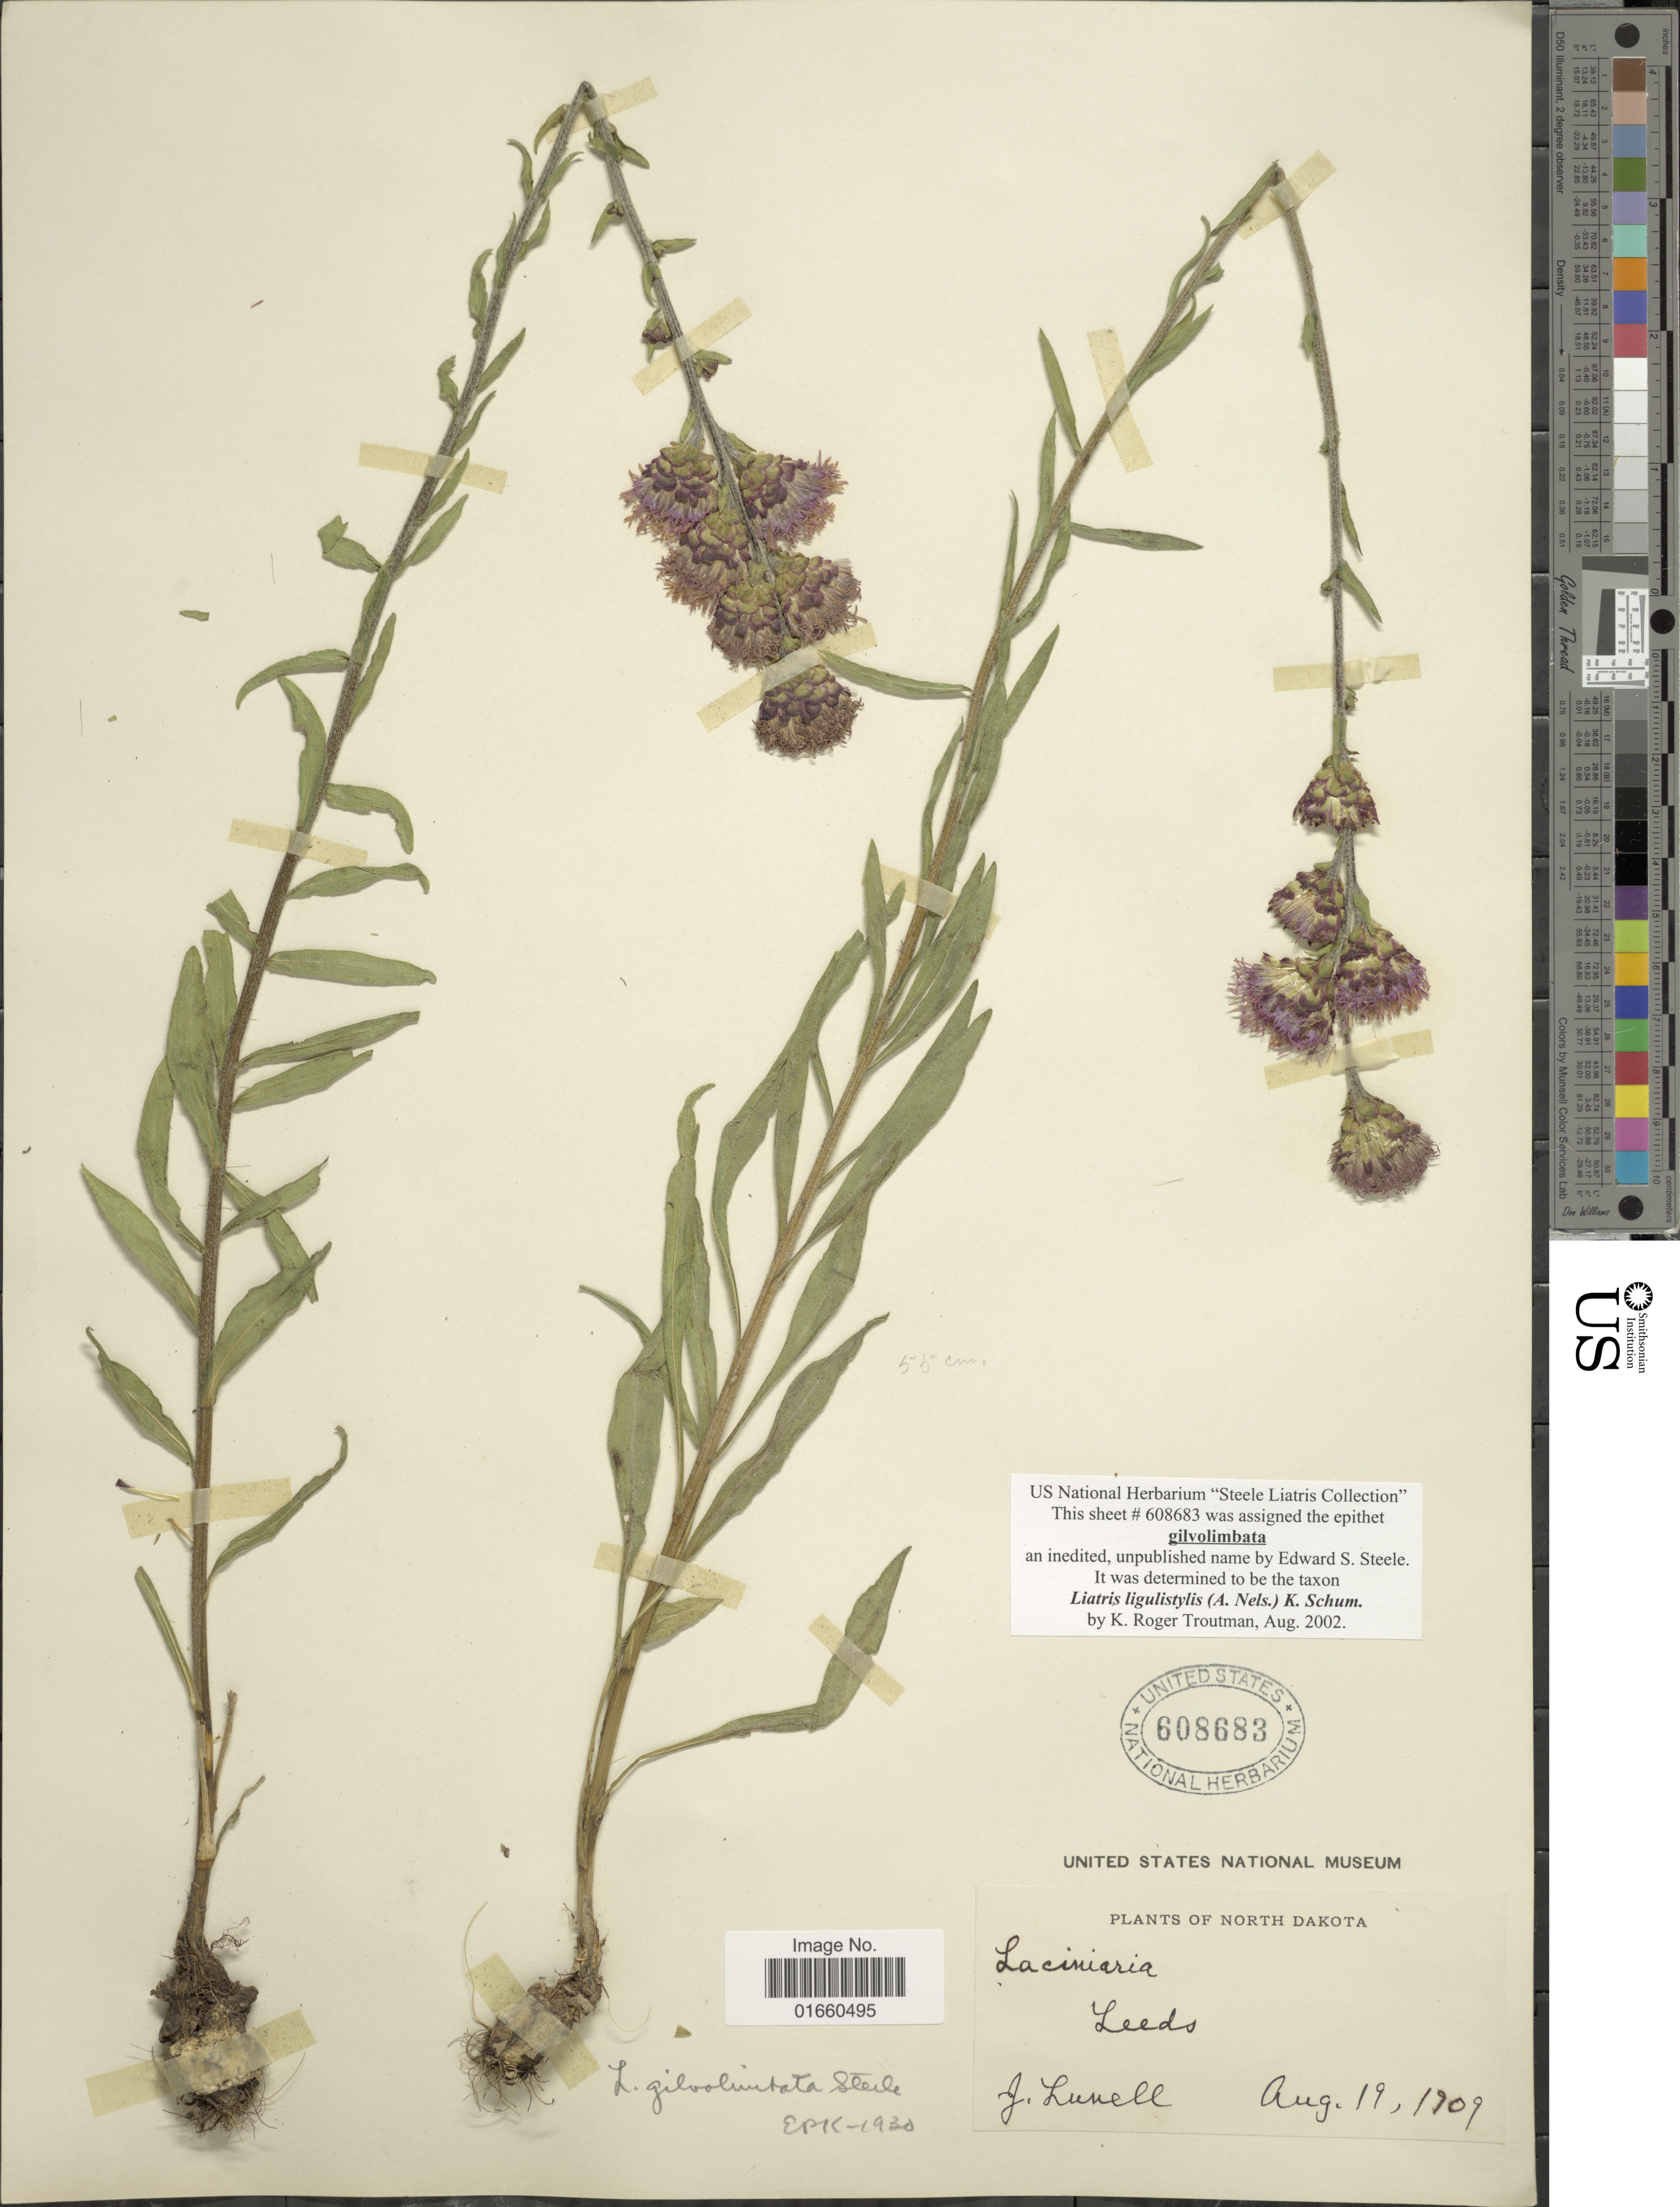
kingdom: Plantae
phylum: Tracheophyta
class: Magnoliopsida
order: Asterales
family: Asteraceae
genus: Liatris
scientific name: Liatris ligulistylis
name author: (A. Nelson) K. Schum.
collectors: J. Lunell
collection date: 1909-08-19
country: United States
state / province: North Dakota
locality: Leeds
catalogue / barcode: US 608683